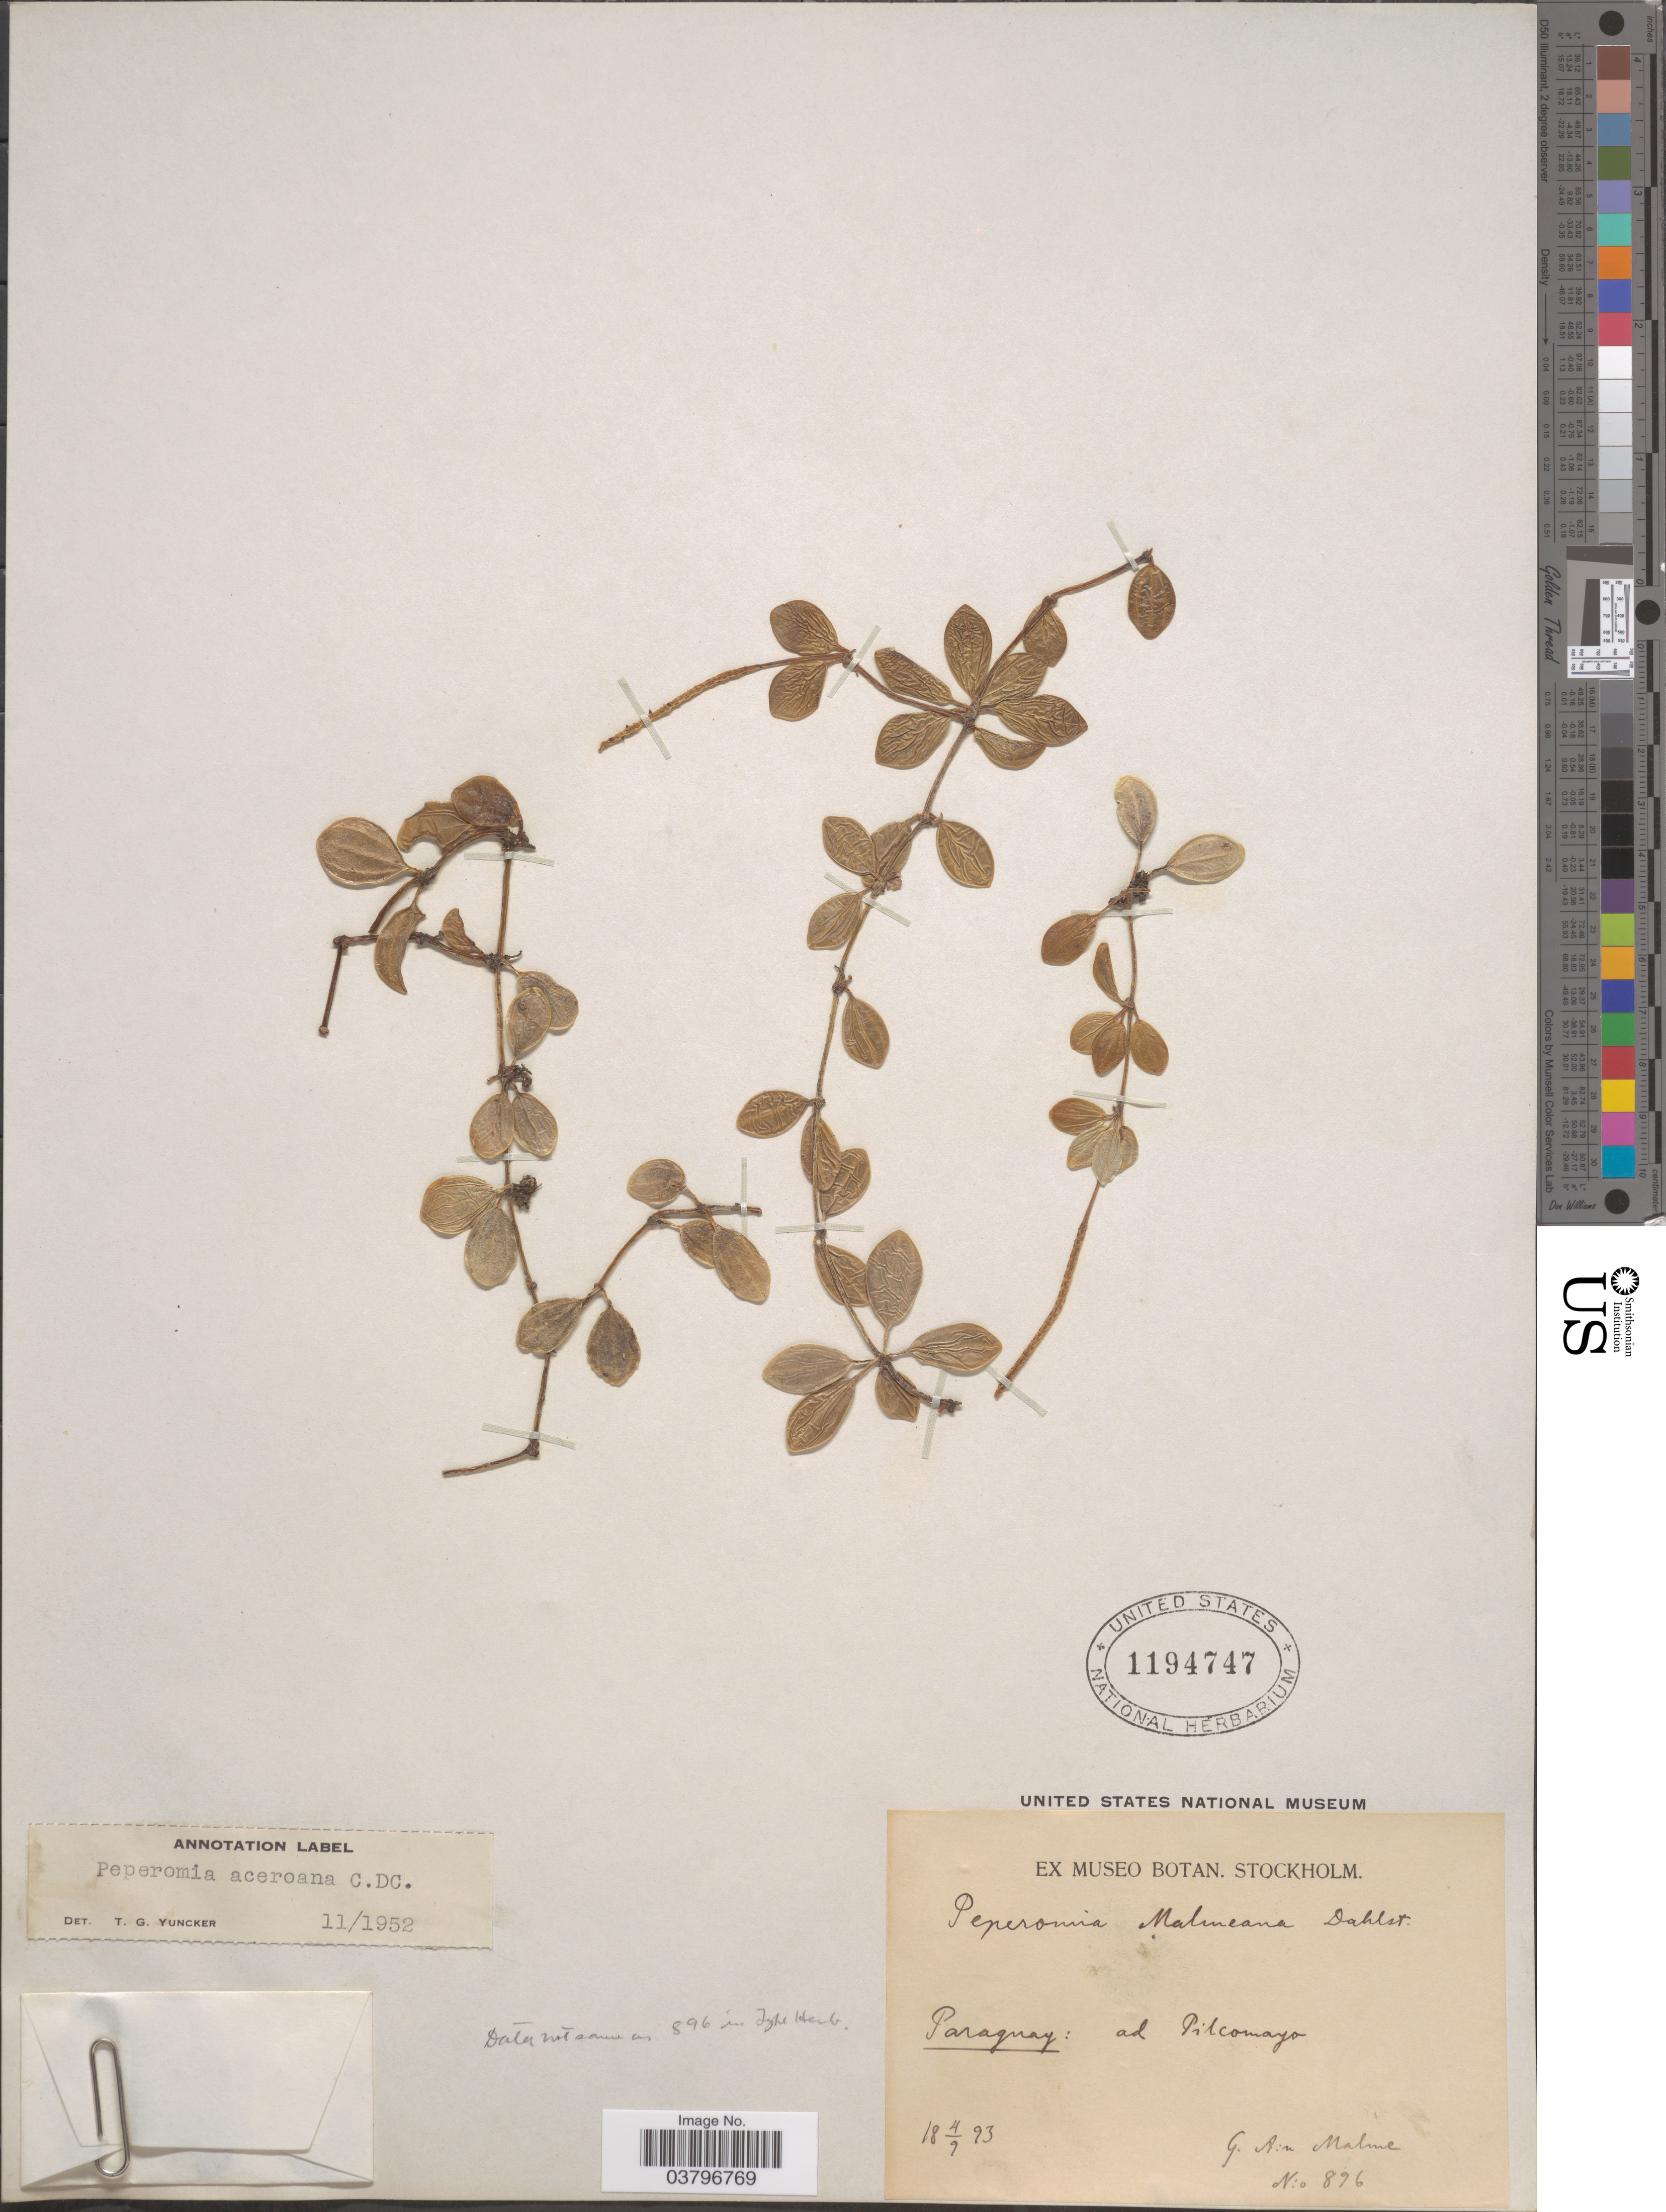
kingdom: Plantae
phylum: Tracheophyta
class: Magnoliopsida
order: Piperales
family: Piperaceae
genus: Peperomia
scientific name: Peperomia aceroana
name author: C. DC.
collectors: G. O. A. Malme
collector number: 896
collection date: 1893-09-04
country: Paraguay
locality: Ad Pilcomayo.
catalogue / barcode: US 1194747